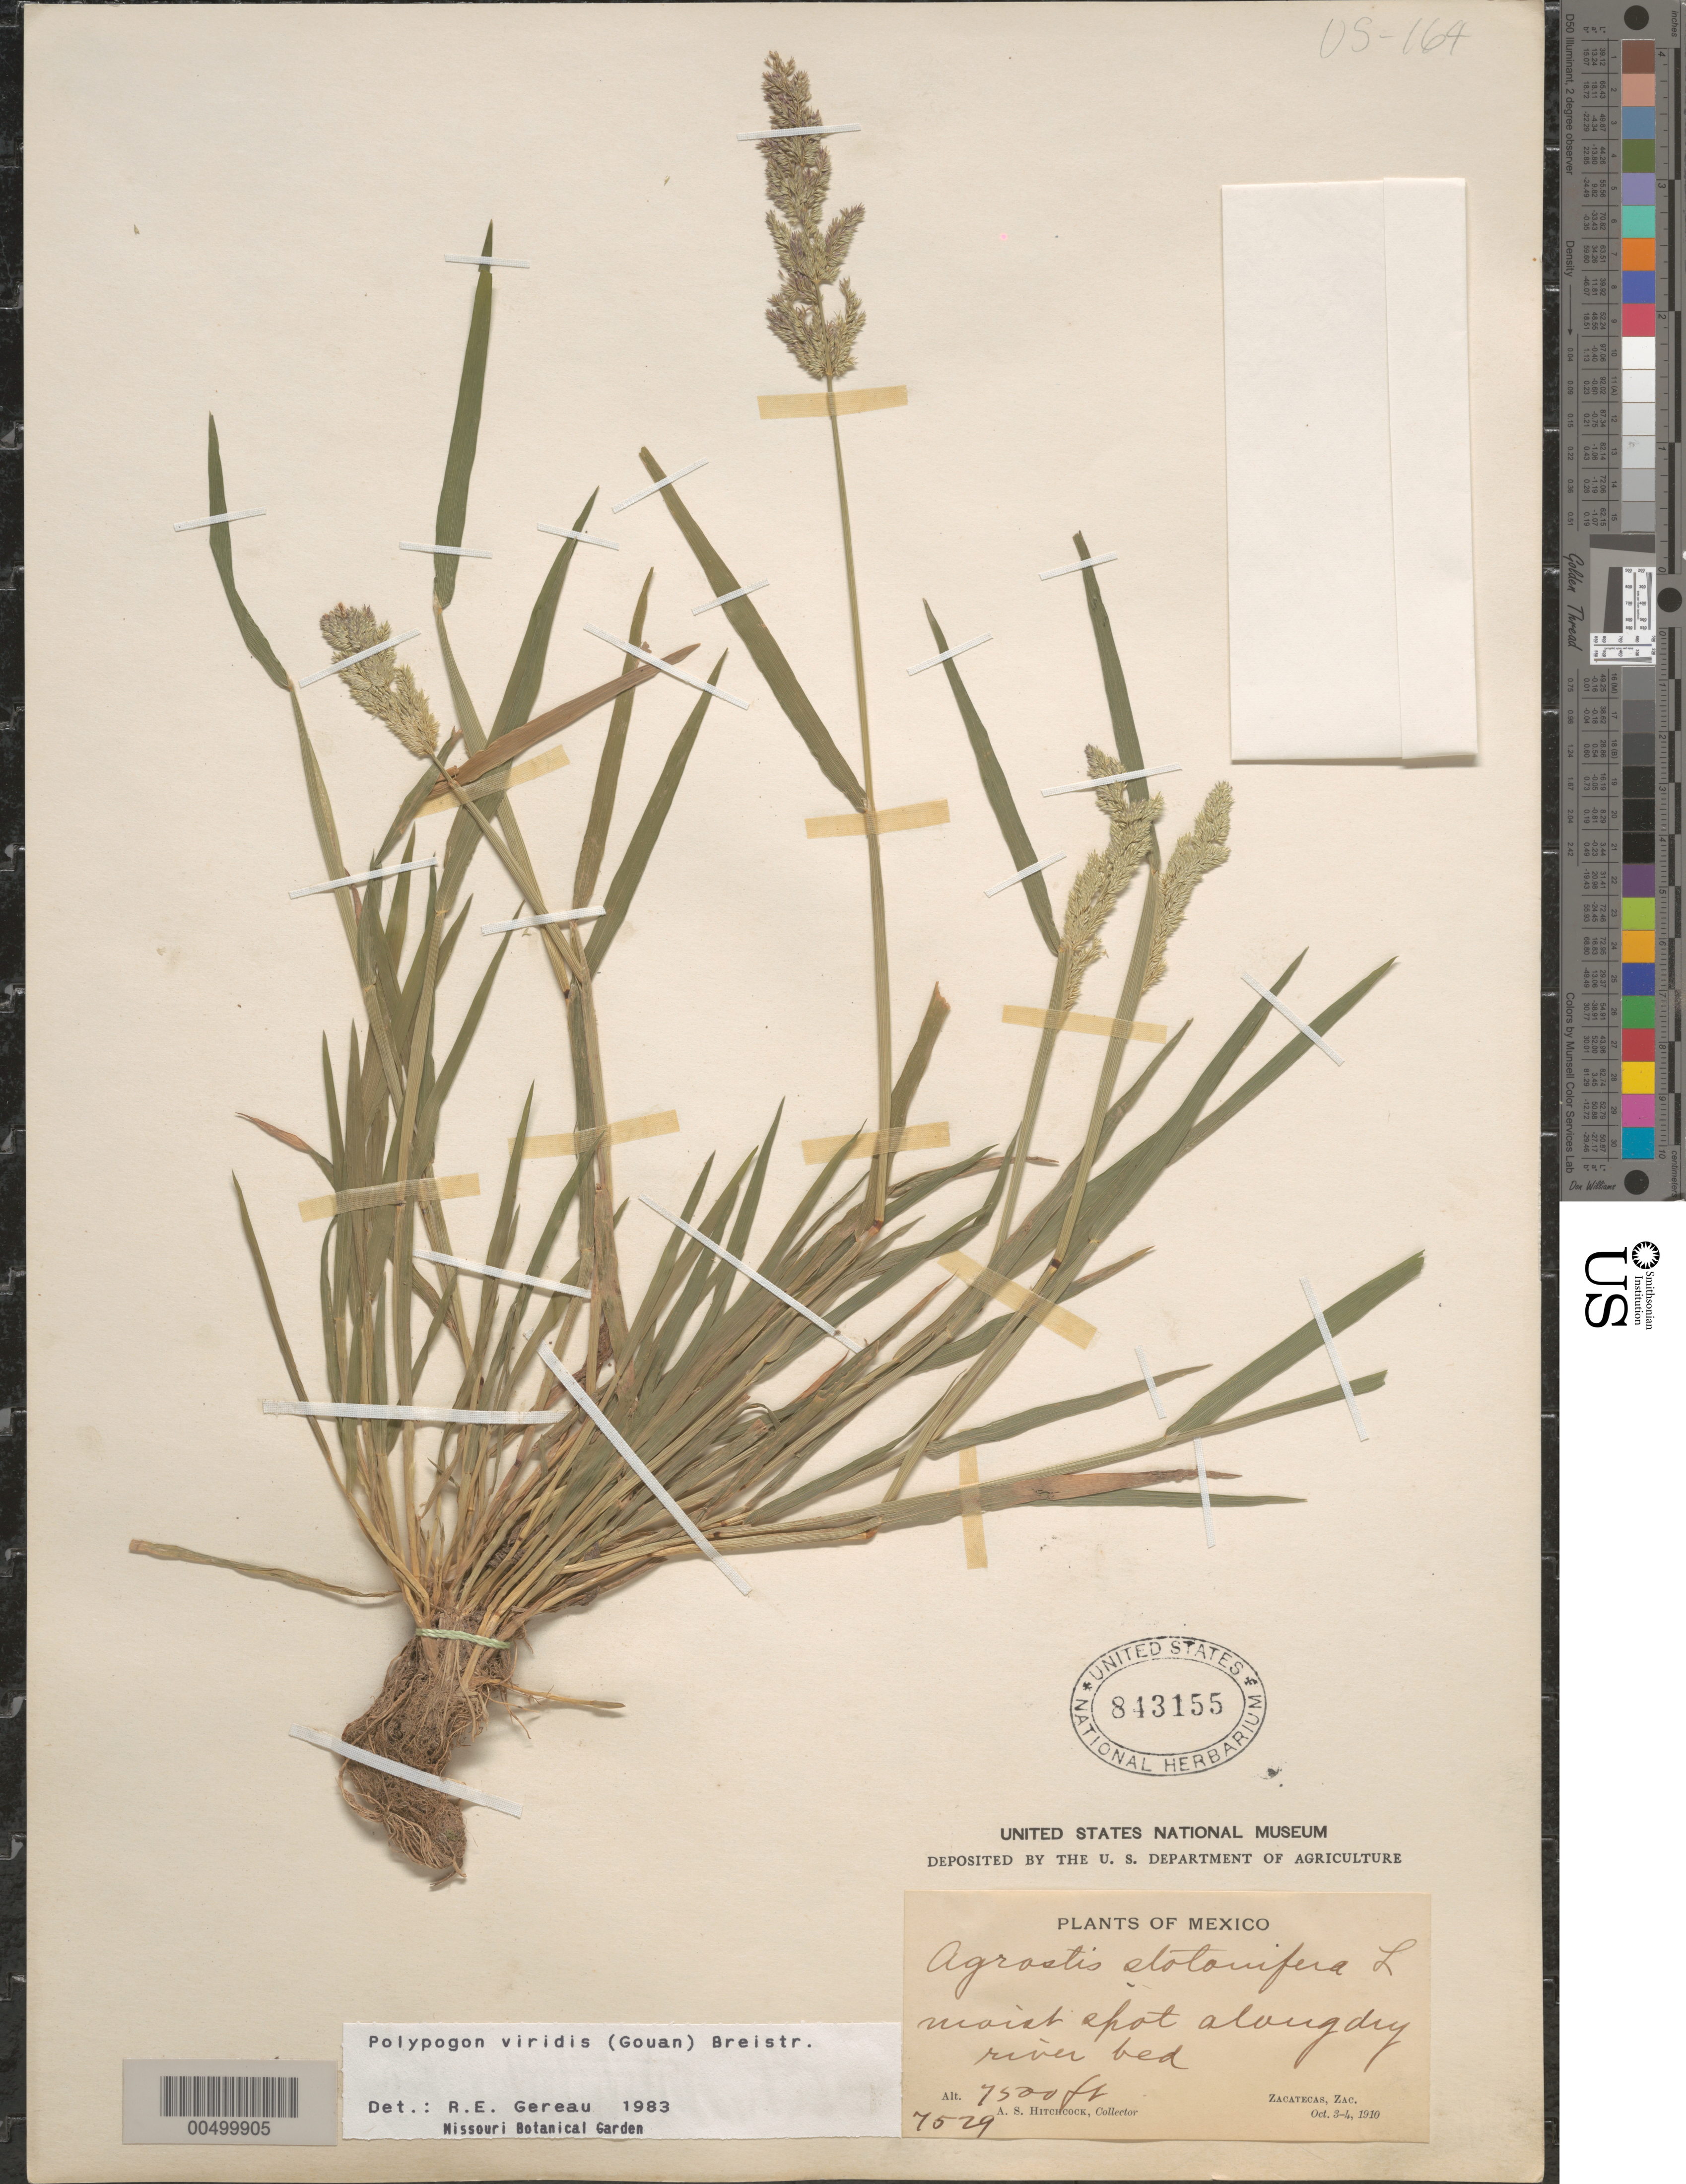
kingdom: Plantae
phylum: Tracheophyta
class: Liliopsida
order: Poales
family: Poaceae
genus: Polypogon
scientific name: Polypogon viridis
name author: (Gouan) Breistroffer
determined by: Gereau, R. E.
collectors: A. S. Hitchcock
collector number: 7529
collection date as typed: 3 Oct 1910 to 4 Oct 1910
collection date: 1910-10-03/1910-10-04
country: Mexico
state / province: Zacatecas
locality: Zacatecas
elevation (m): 2286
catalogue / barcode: US 843155